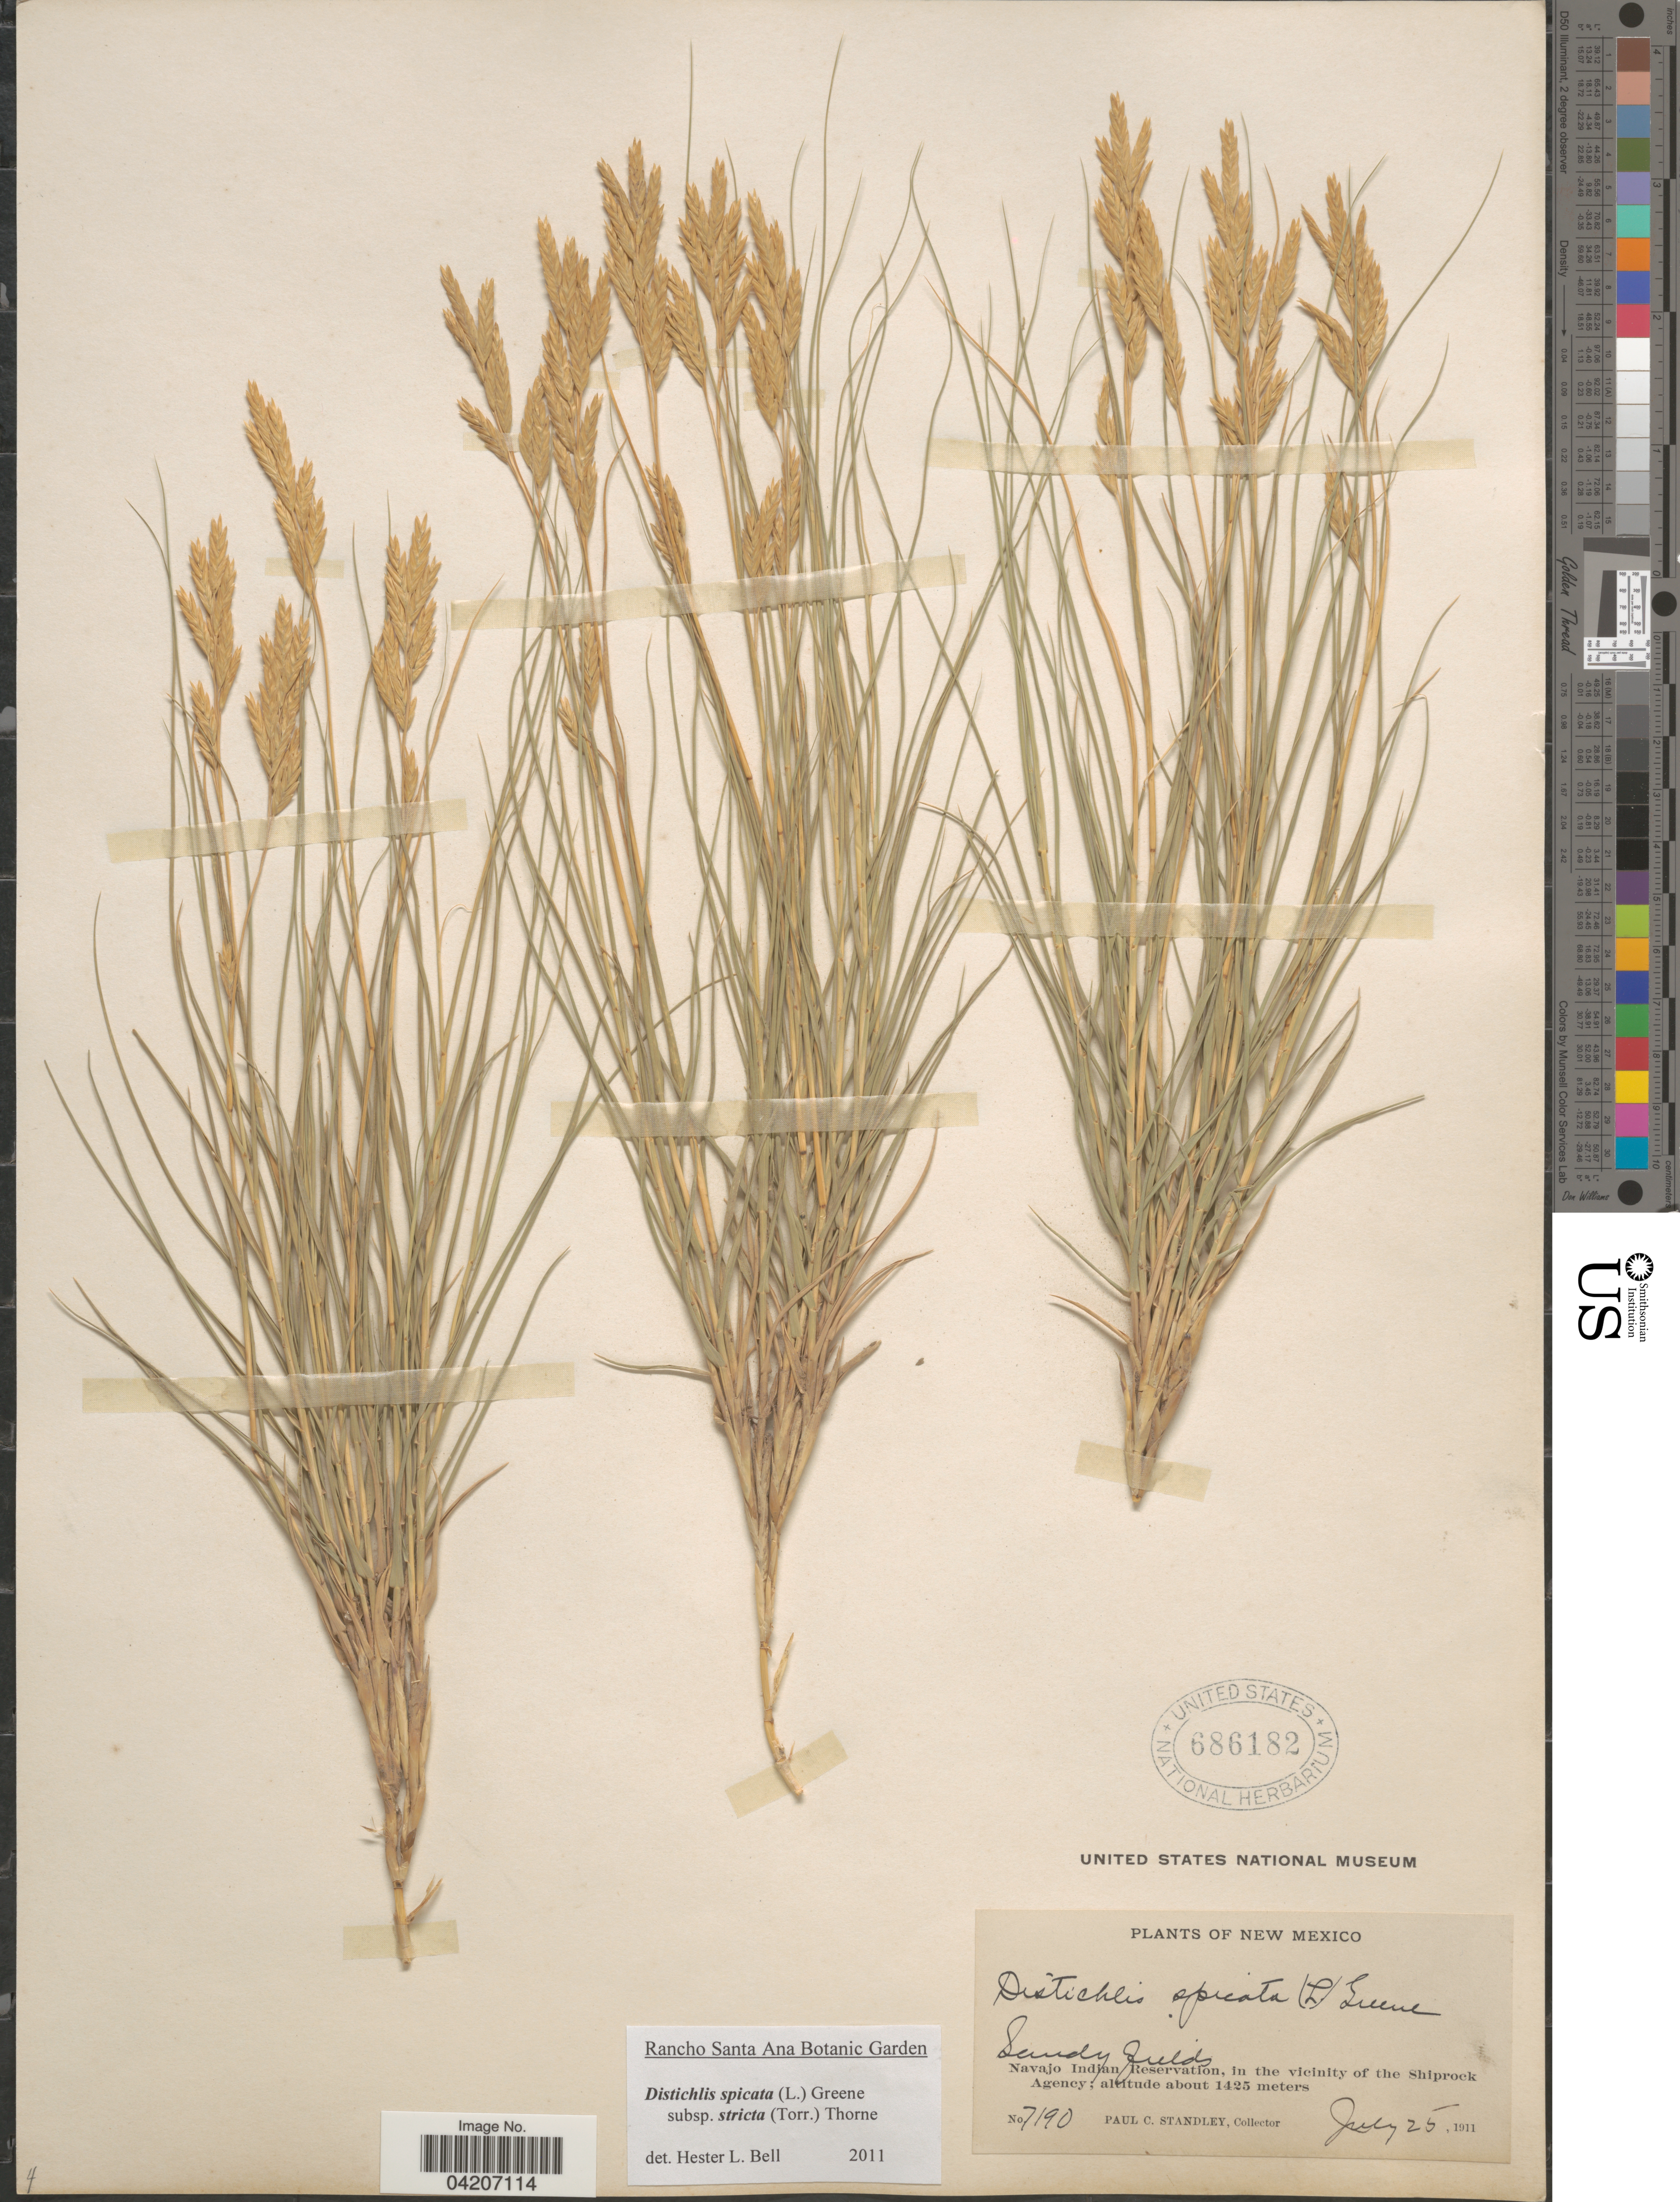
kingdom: Plantae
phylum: Tracheophyta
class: Liliopsida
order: Poales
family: Poaceae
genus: Distichlis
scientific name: Distichlis spicata subsp. stricta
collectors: P. C. Standley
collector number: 7190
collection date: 1911-07-25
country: United States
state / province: New Mexico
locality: Sandy fields. Navajo Indian Reservation, in the vicinity of the Shiprock Agency.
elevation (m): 1425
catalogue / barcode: US 686182